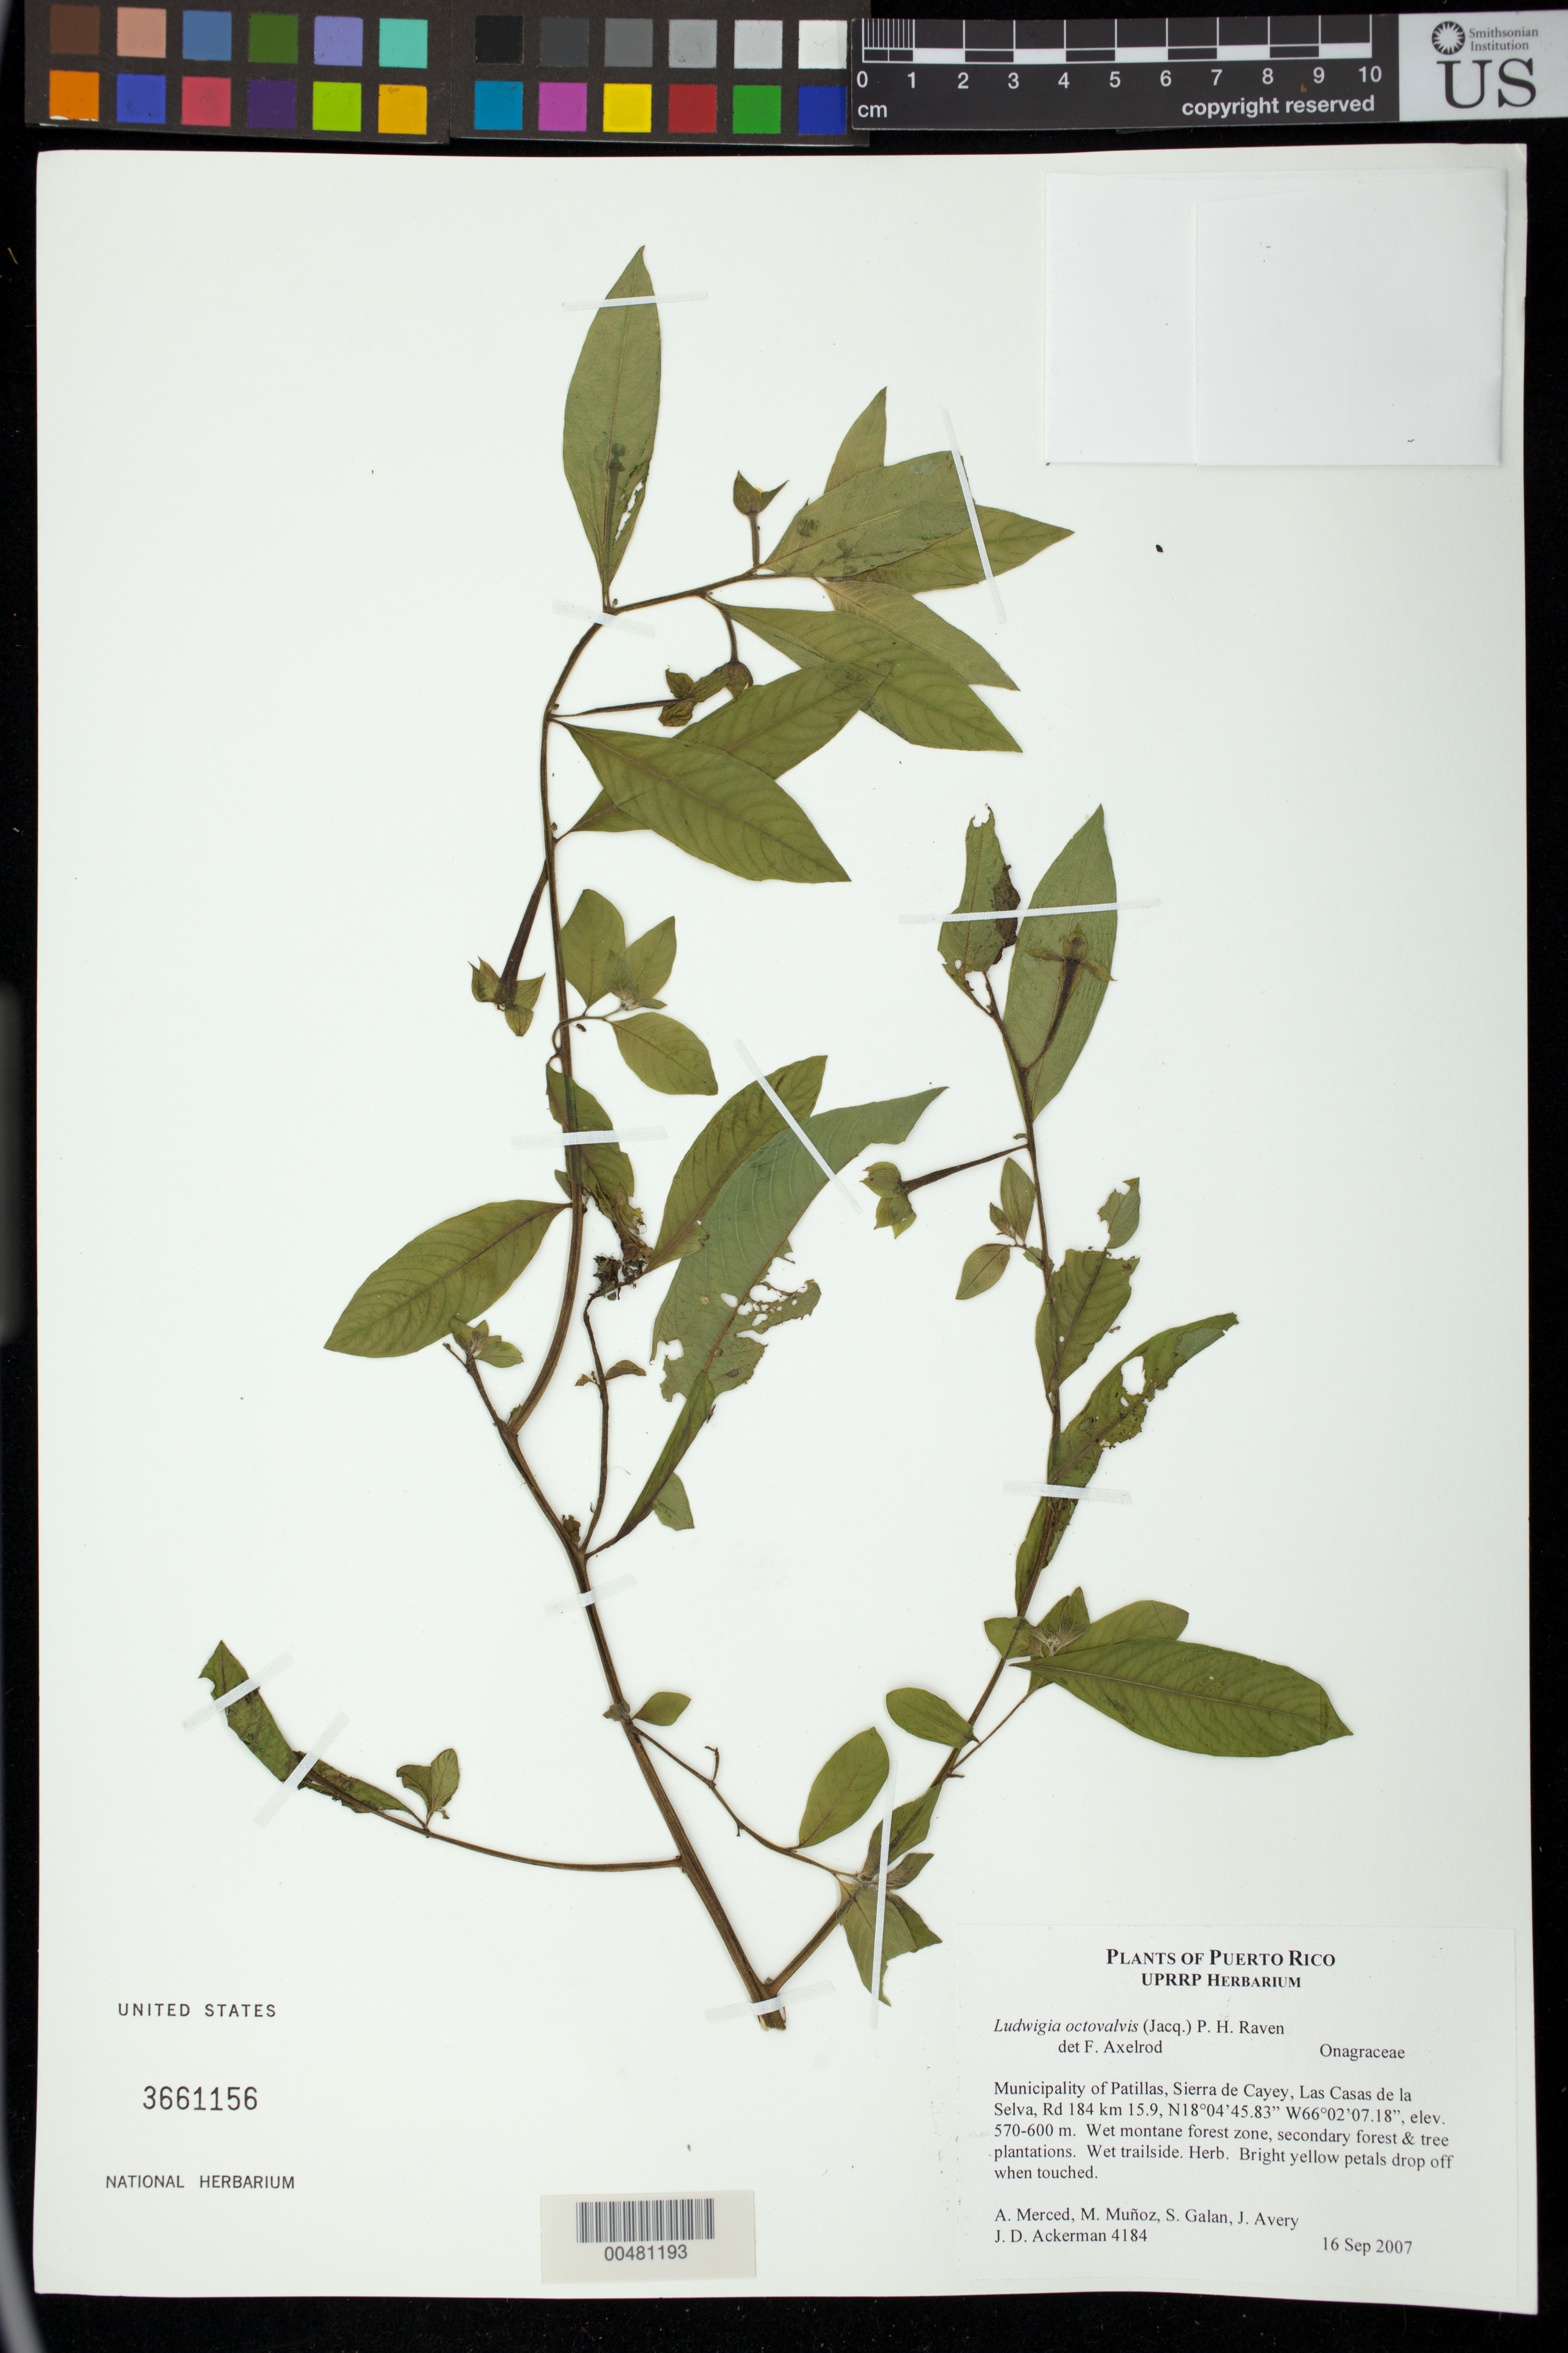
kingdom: Plantae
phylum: Tracheophyta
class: Magnoliopsida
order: Myrtales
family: Onagraceae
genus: Ludwigia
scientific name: Ludwigia octovalvis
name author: (Jacq.) P.H. Raven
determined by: Axelrod, F. S.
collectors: J. D. Ackerman, A. Merced Alejandro, M. Muñoz, S. Galan & J. Avery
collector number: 4184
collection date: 2007-09-16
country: Puerto Rico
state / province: Patillas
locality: Sierra de Cayey, Las Casas de la Selva, Rd 184, km 15.9.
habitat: Wet montane forest, secondary forest and tree plantations.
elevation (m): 570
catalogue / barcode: US 3661156